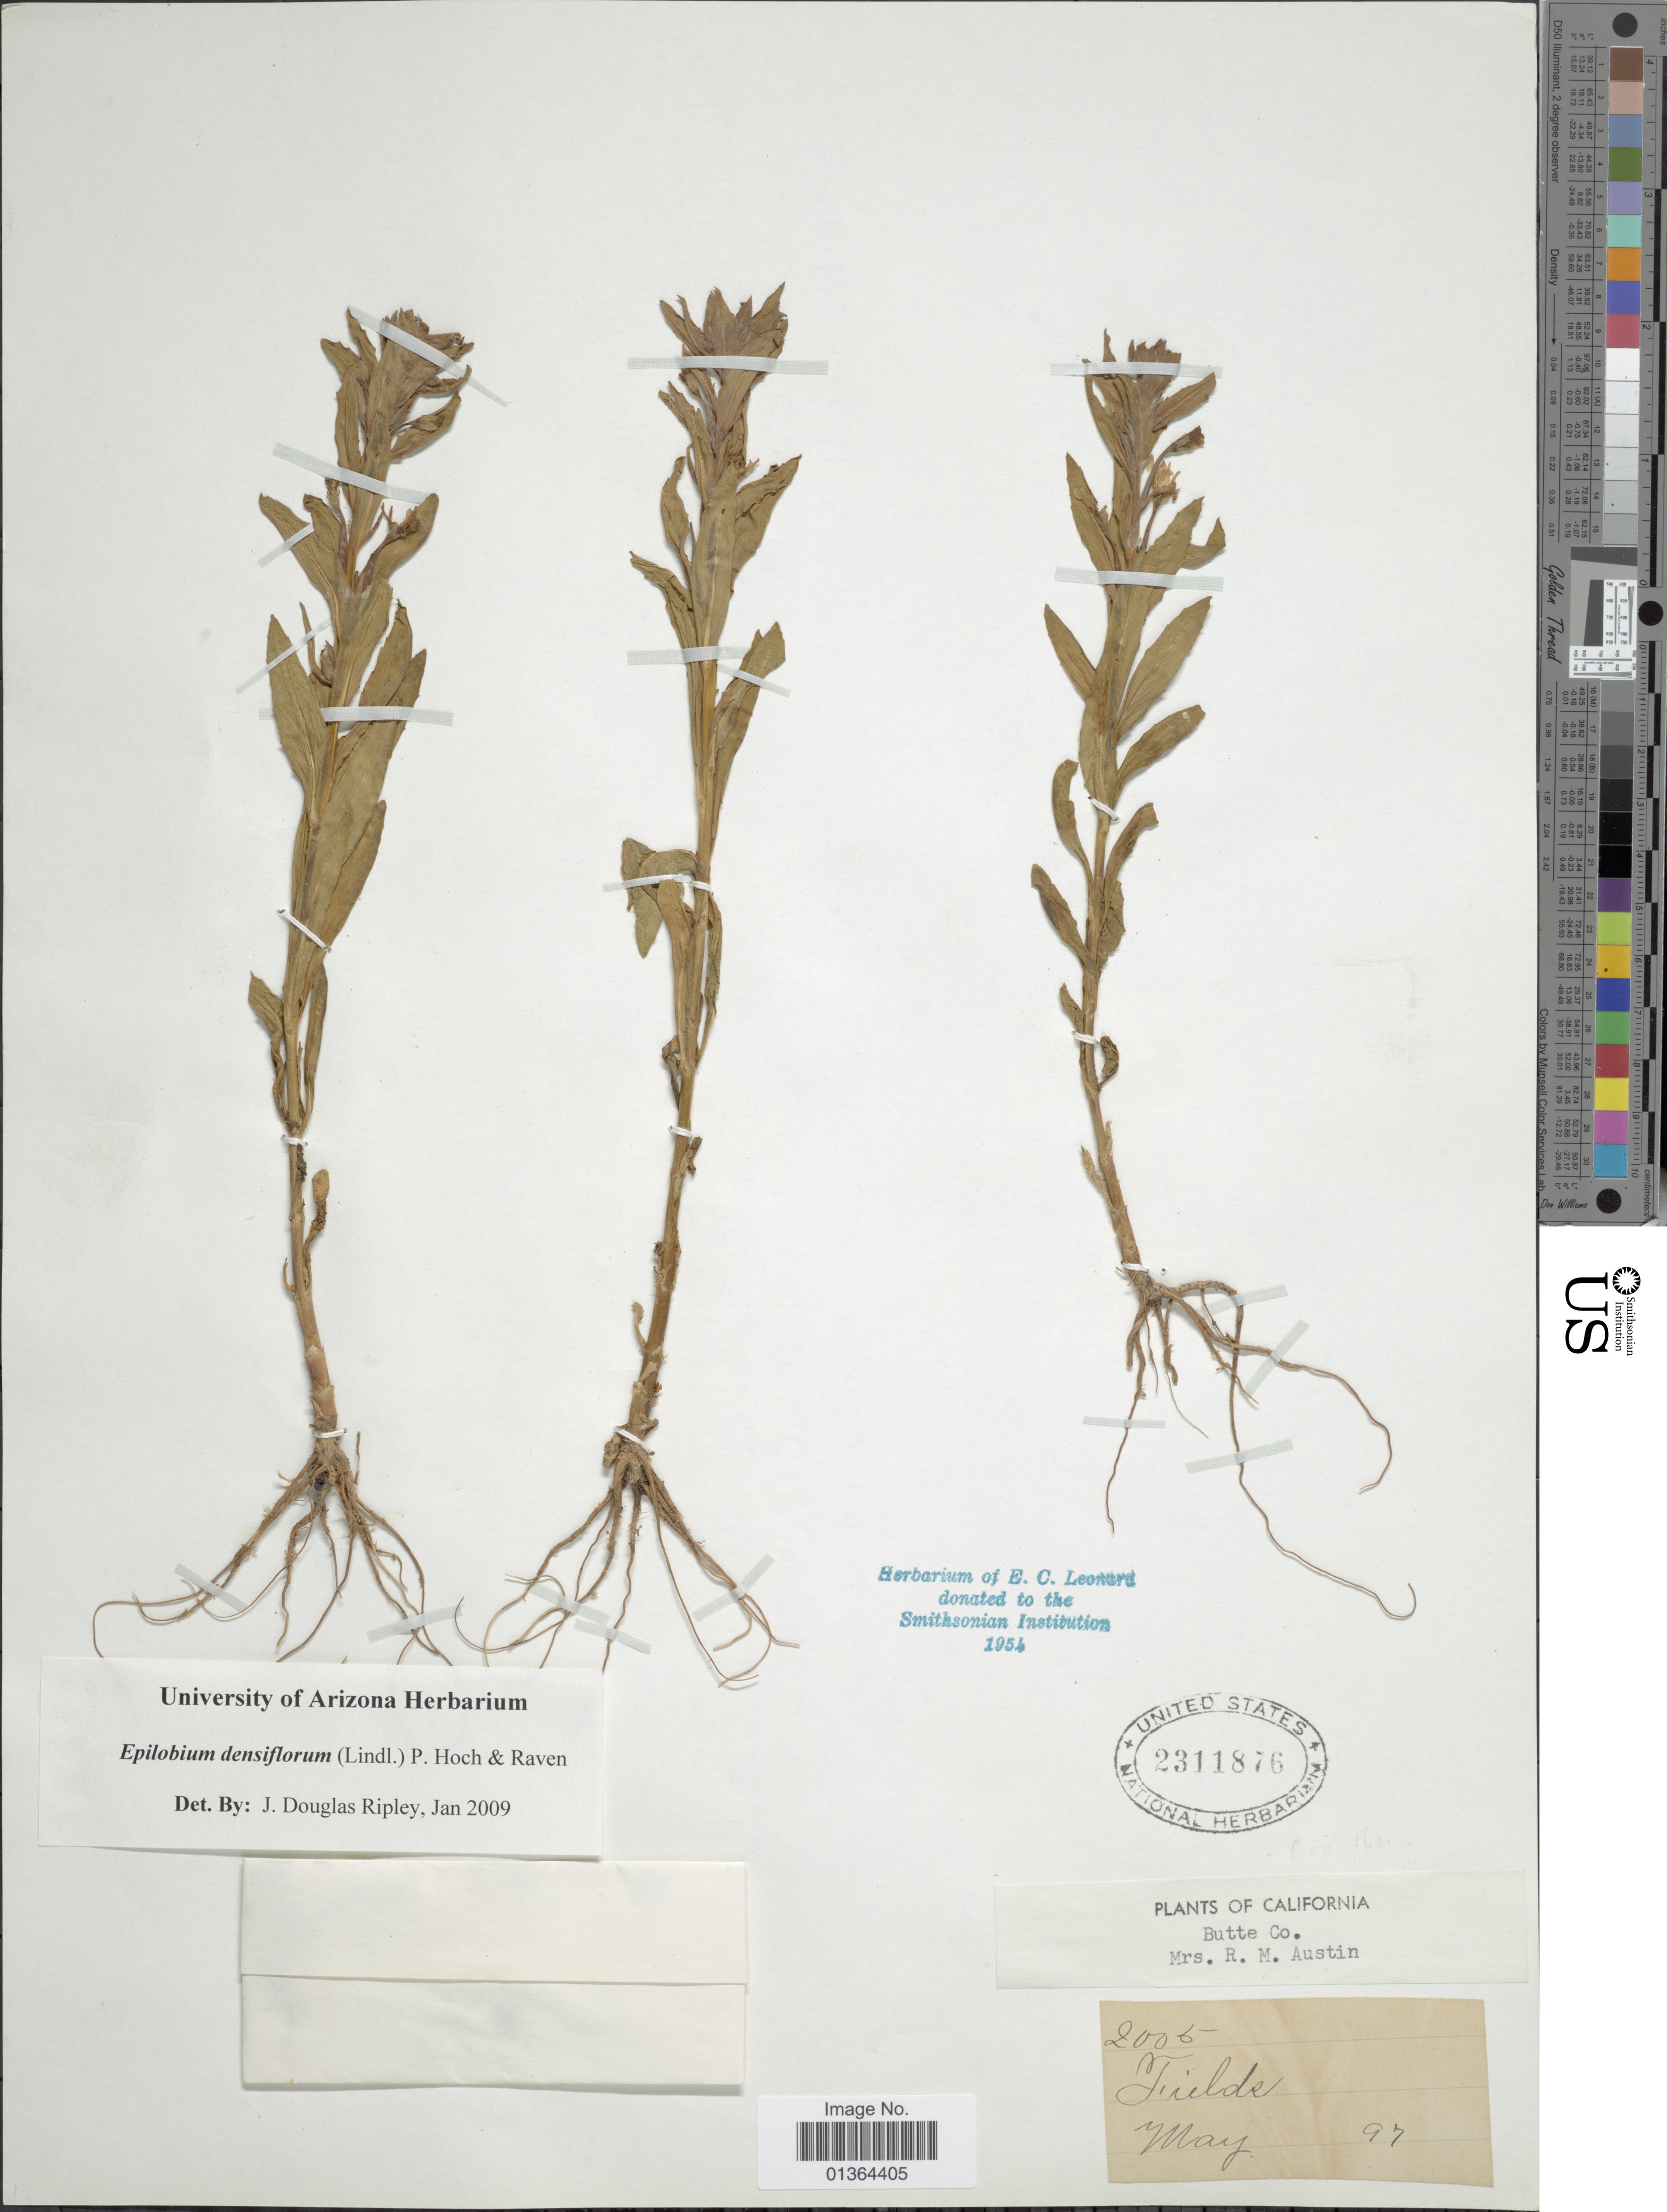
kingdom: Plantae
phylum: Tracheophyta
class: Magnoliopsida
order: Myrtales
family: Onagraceae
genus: Epilobium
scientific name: Epilobium densiflorum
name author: (Lindl.) Hoch & P.H. Raven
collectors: R. Austin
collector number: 2005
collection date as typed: Transcribed d/m/y: /5/97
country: United States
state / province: California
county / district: Butte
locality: Butte County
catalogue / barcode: US 2311876